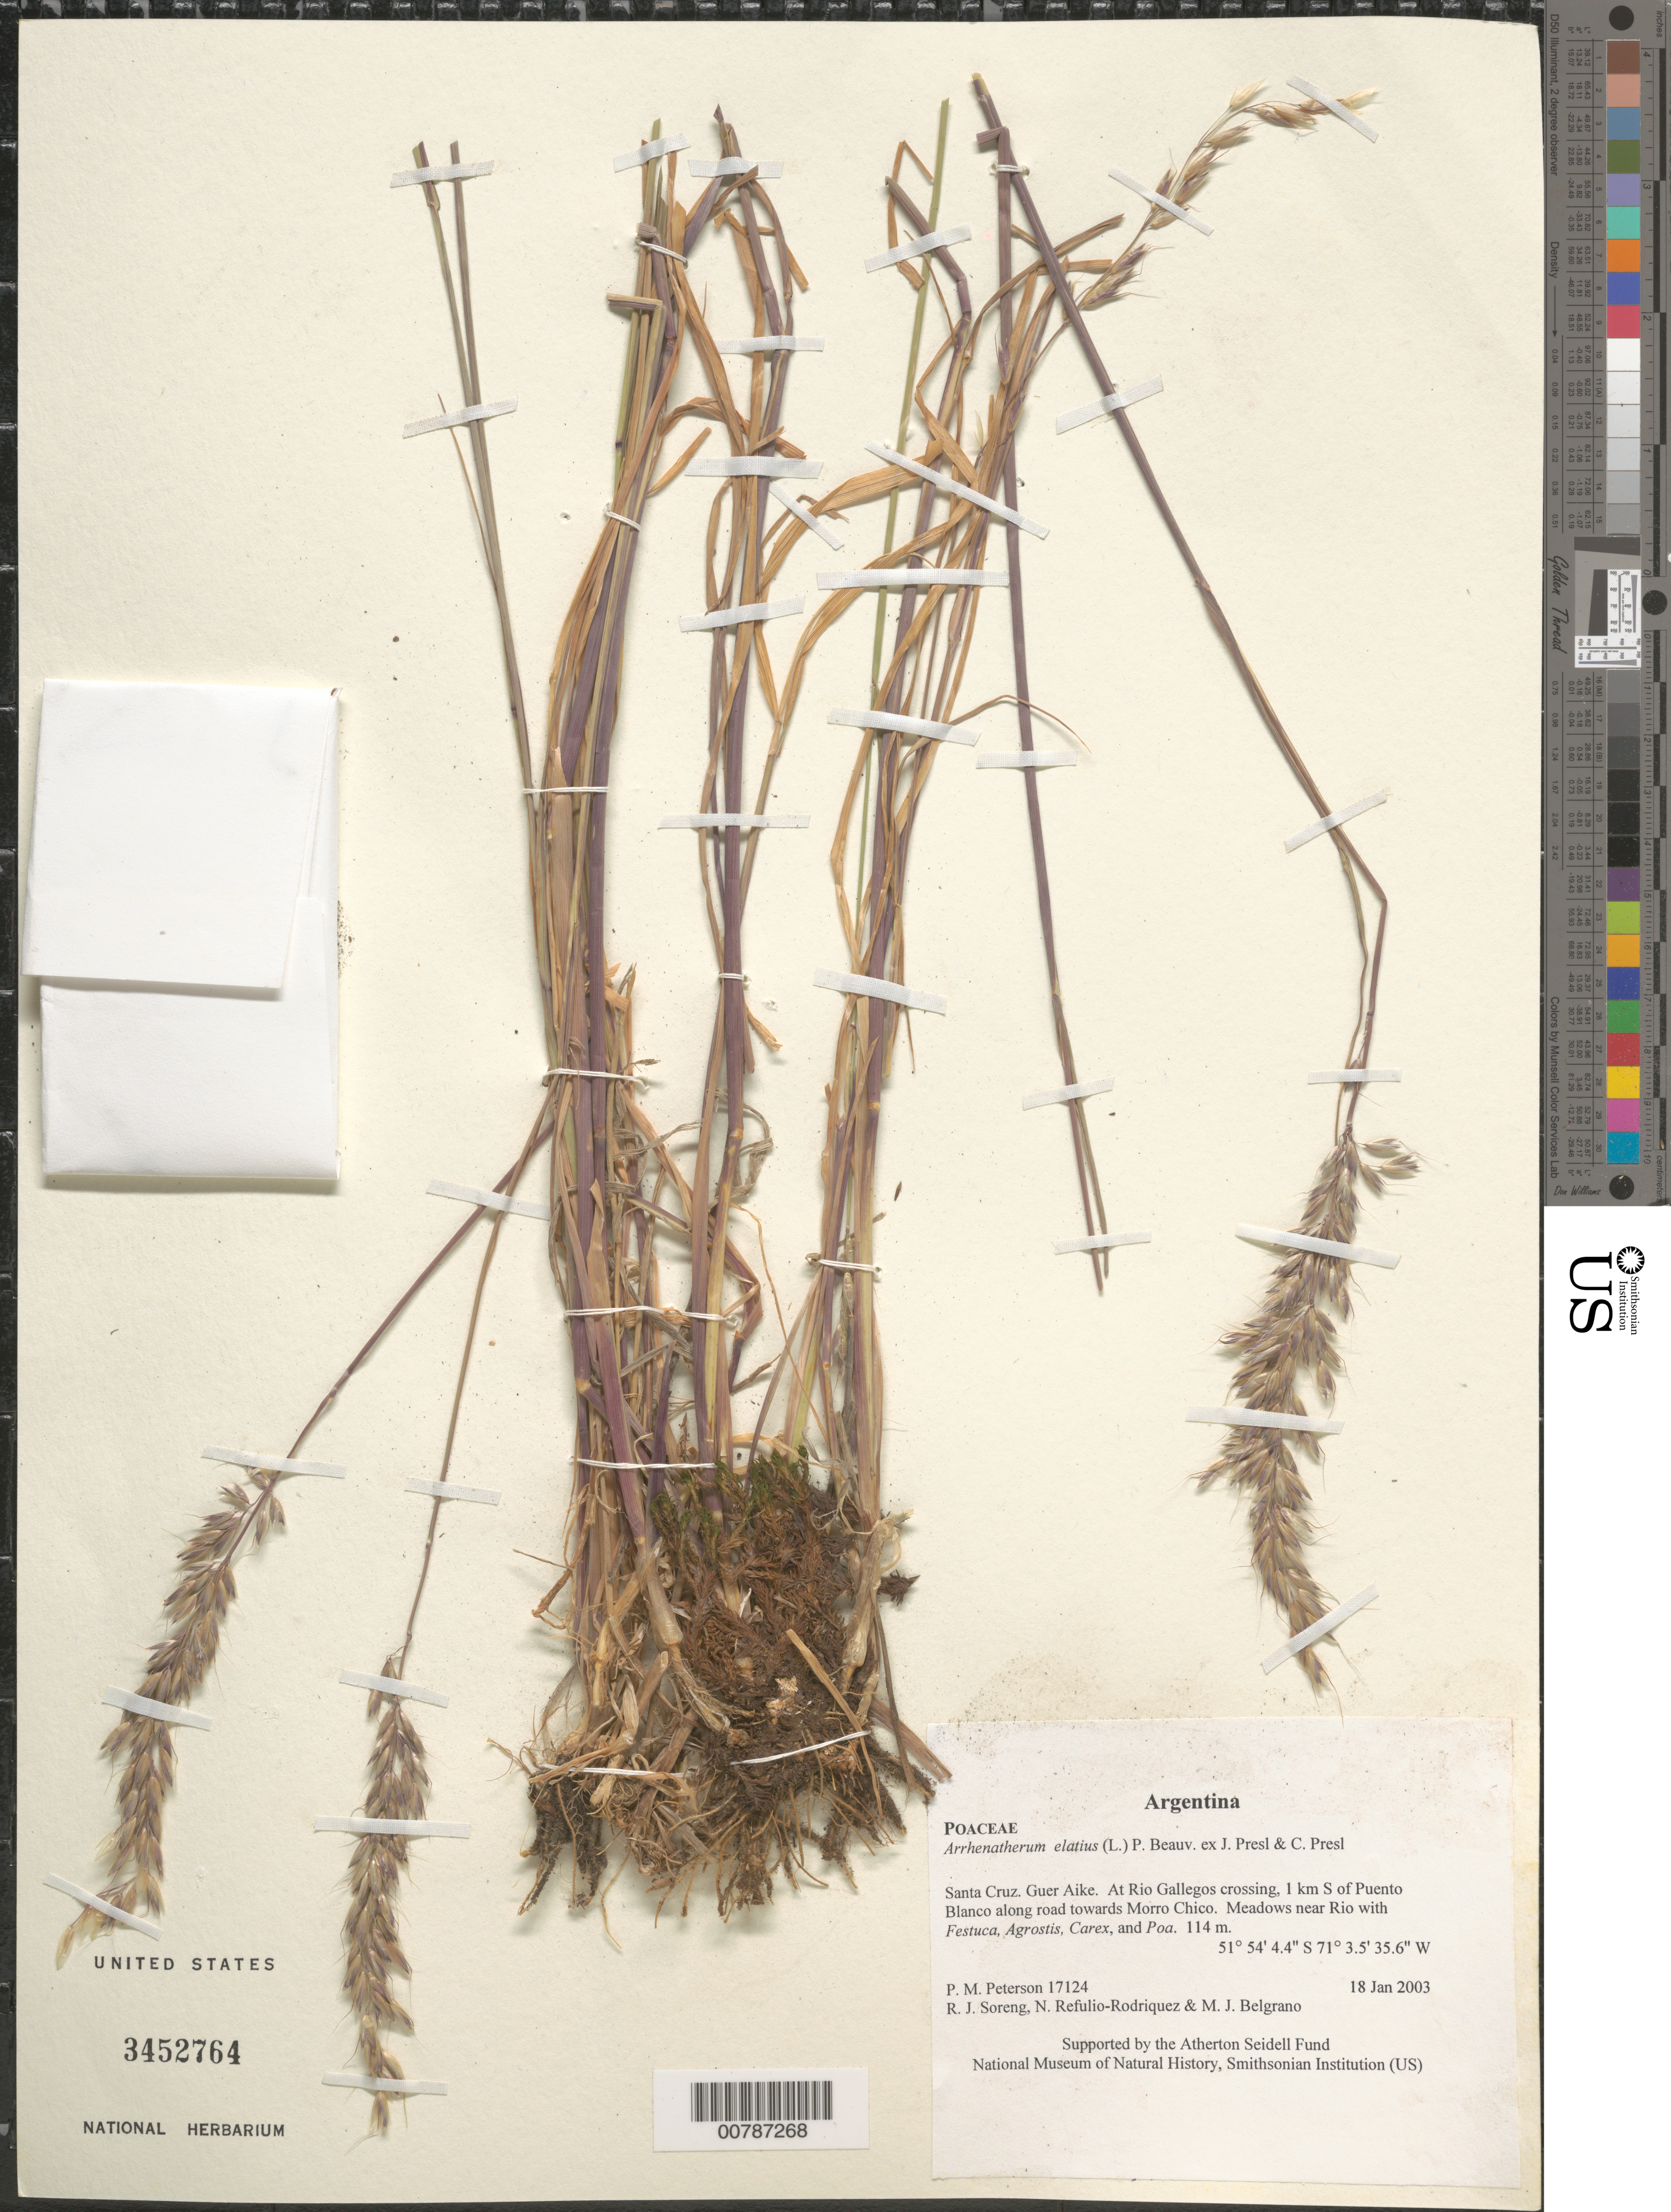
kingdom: Plantae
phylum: Tracheophyta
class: Liliopsida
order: Poales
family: Poaceae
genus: Arrhenatherum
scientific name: Arrhenatherum elatius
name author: (L.) J. Presl & C. Presl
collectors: P. M. Peterson, R. J. Soreng, N. Refulio-Rodríguez & M. Belgrano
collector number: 17124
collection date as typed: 18 Jan 2003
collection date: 2003-01-18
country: Argentina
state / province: Santa Cruz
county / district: Guer Aike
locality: At Rio Gallegos crossing, 1 km S of Puento Blanco along road towards Morro Chico. Meadows near Rio with Festuca, Agrostis, Carex, and Poa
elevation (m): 114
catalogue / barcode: US 3452764